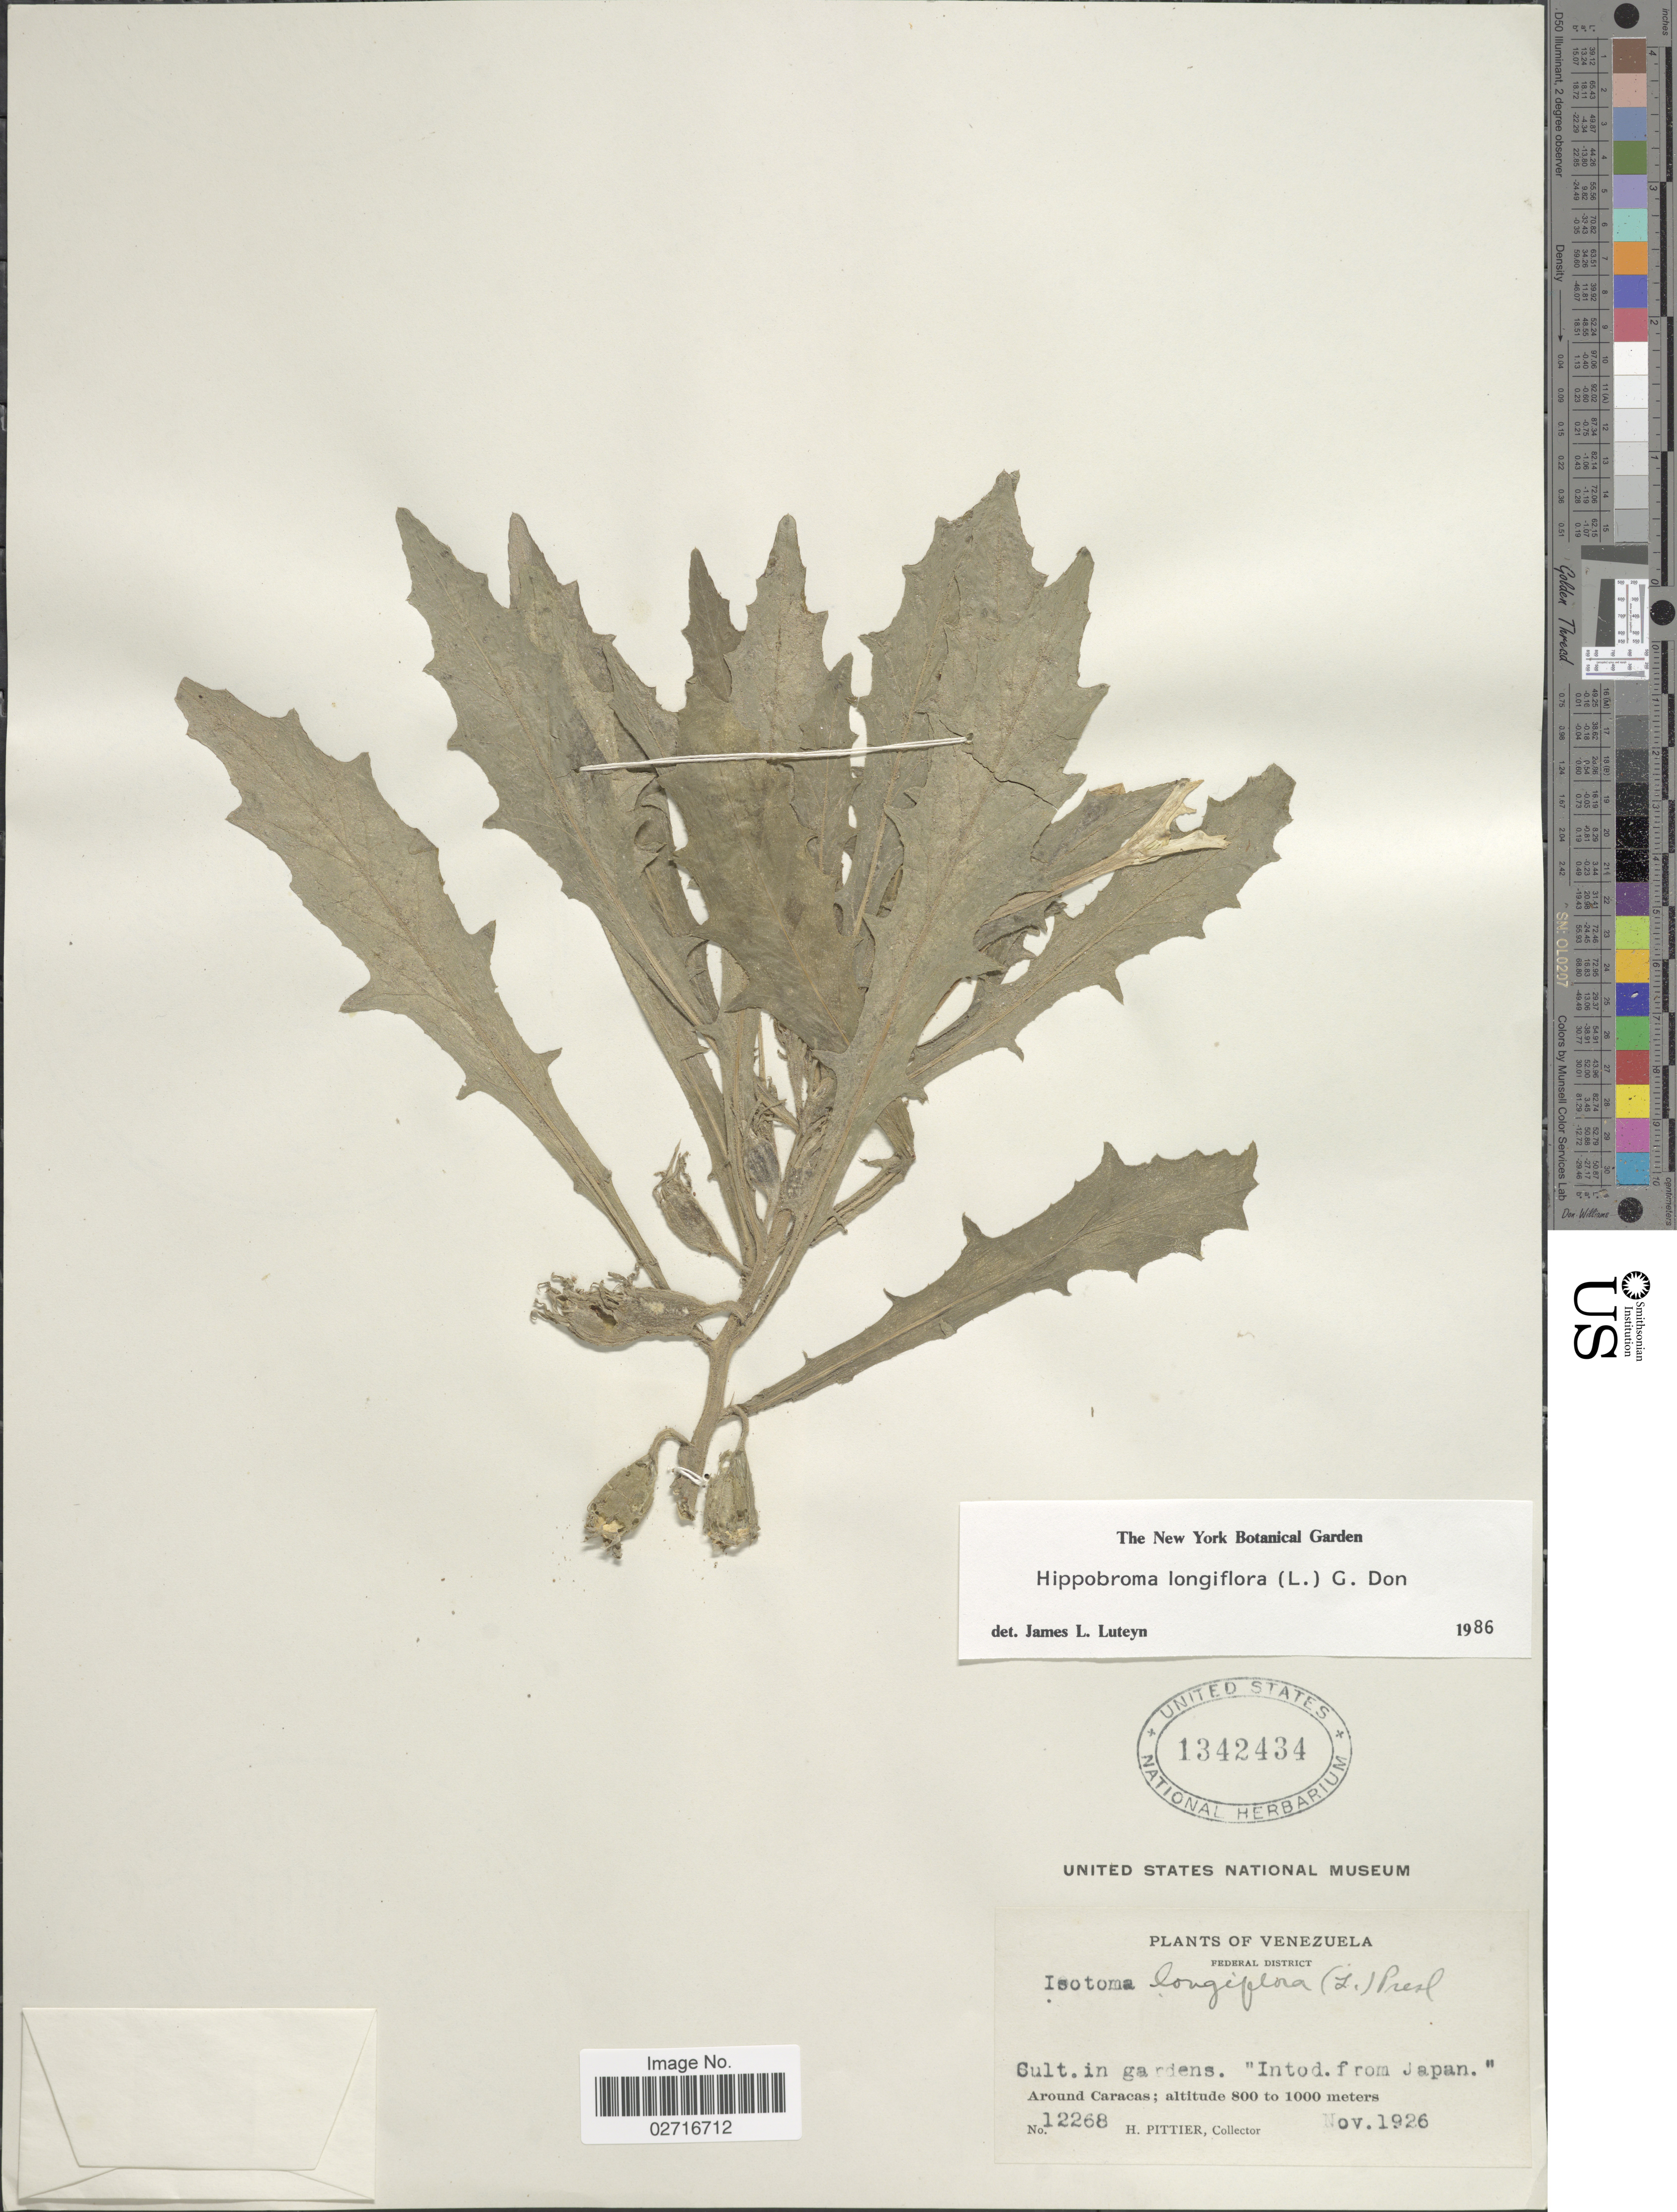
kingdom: Plantae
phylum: Tracheophyta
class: Magnoliopsida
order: Asterales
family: Campanulaceae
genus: Hippobroma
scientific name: Hippobroma longiflora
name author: (L.) G. Don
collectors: H. F. Pittier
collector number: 12268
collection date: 1926-11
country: Venezuela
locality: Federal District, cult. in gardens, around Caracas.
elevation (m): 800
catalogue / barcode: US 1342434